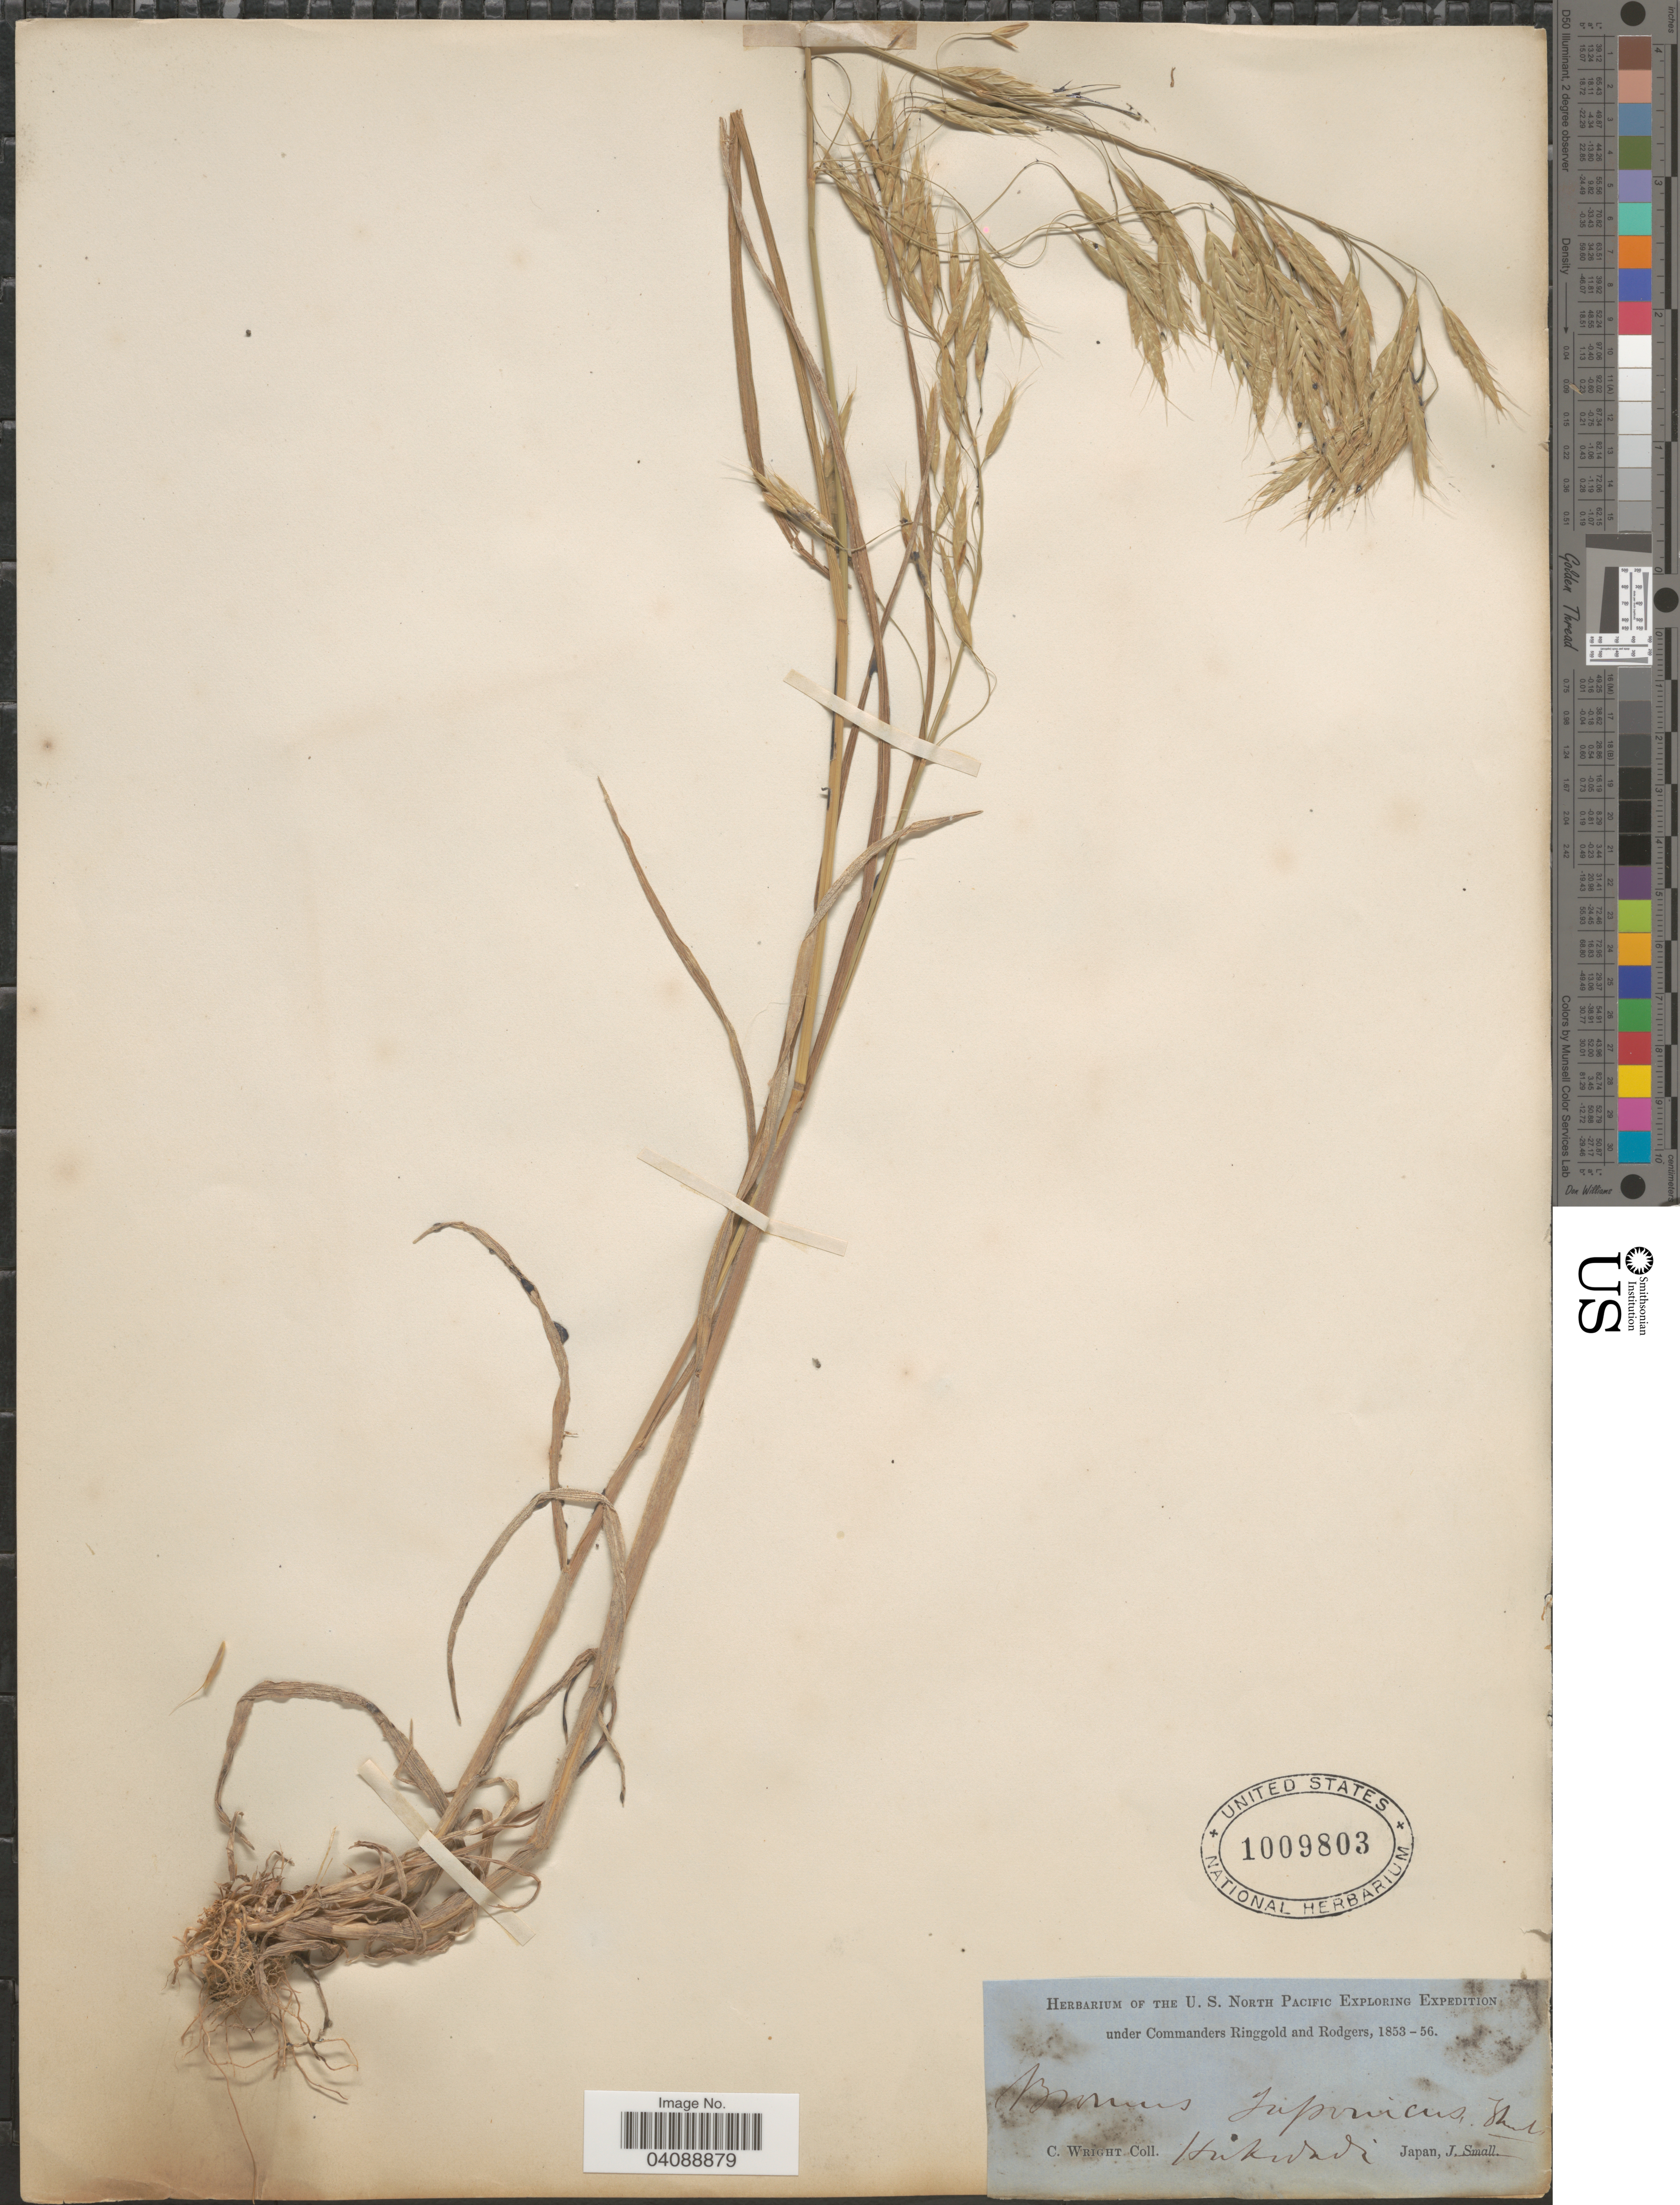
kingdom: Plantae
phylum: Tracheophyta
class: Liliopsida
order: Poales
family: Poaceae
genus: Bromus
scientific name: Bromus japonicus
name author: Houtt.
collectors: C. Wright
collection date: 1853/1856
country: Japan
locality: Herbarium of the U.S. North Pacific Exploring Expedition under Commanders Ringgold and Rodgers. Hakkadadi [interpreted].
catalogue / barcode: US 1009803